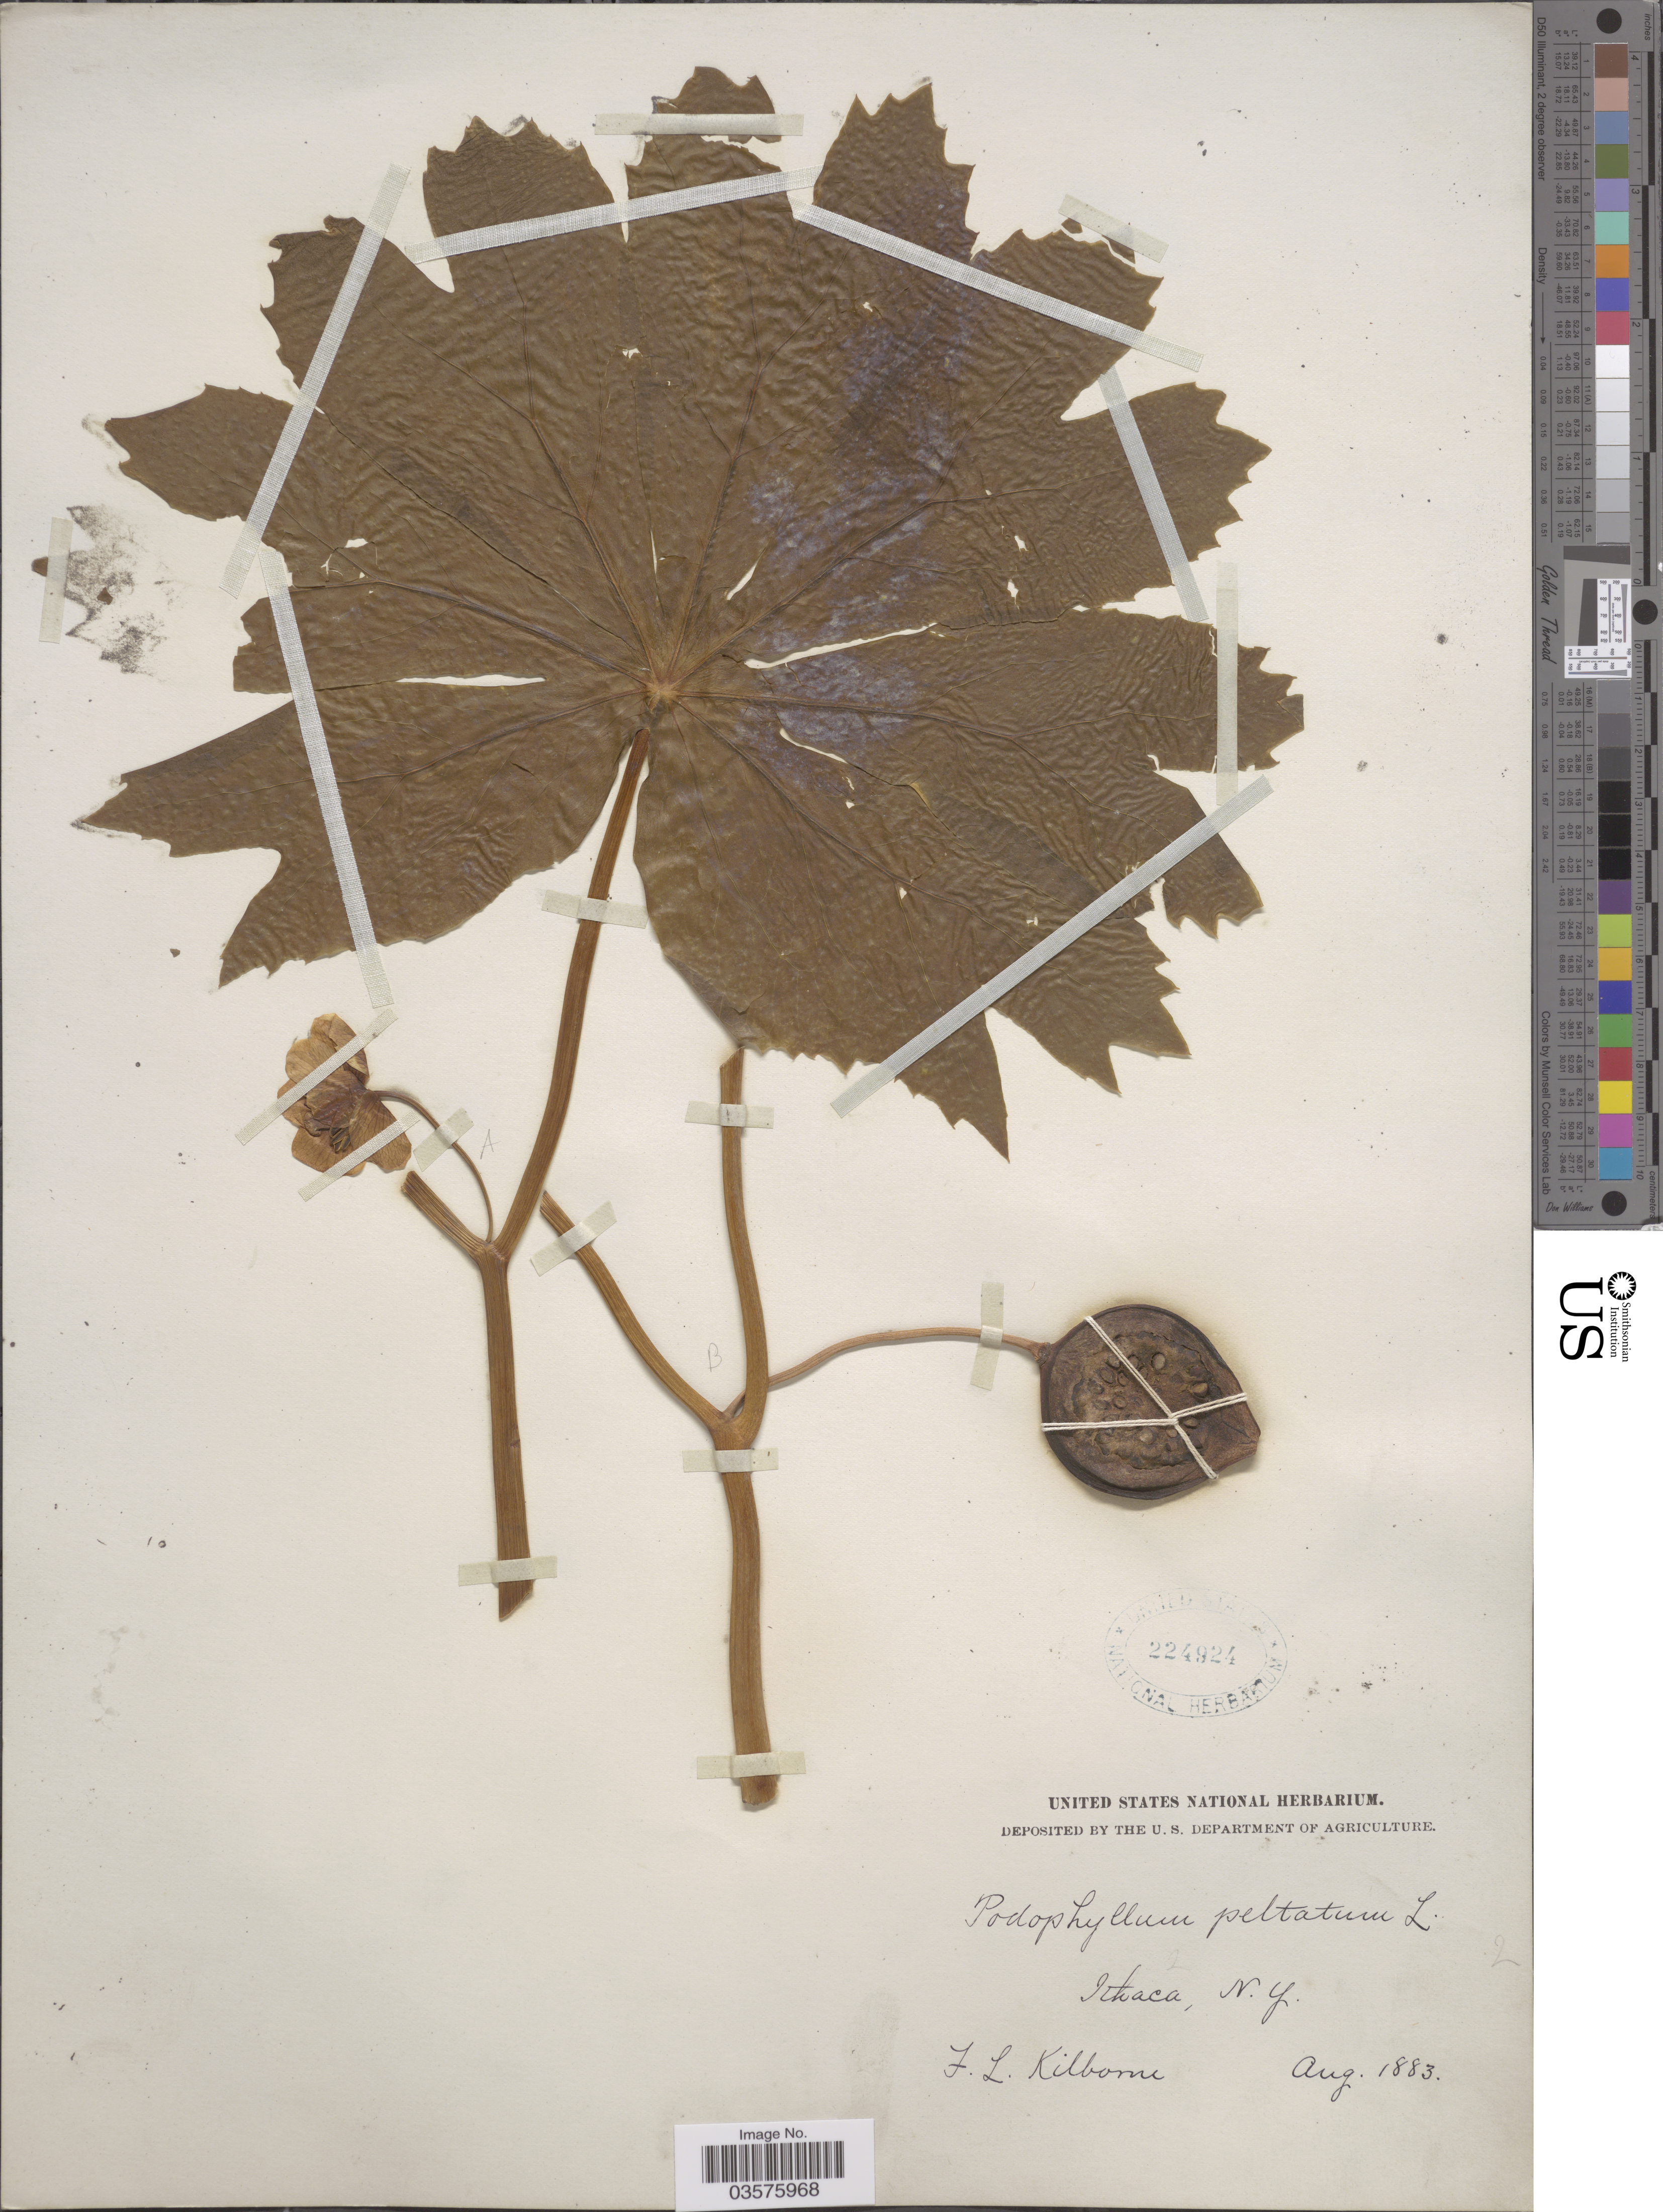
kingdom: Plantae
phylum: Tracheophyta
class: Magnoliopsida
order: Ranunculales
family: Berberidaceae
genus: Podophyllum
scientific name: Podophyllum peltatum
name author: L.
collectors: F. L. Kilborne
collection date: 1883-08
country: United States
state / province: New York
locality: Ithaca.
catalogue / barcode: US 224924